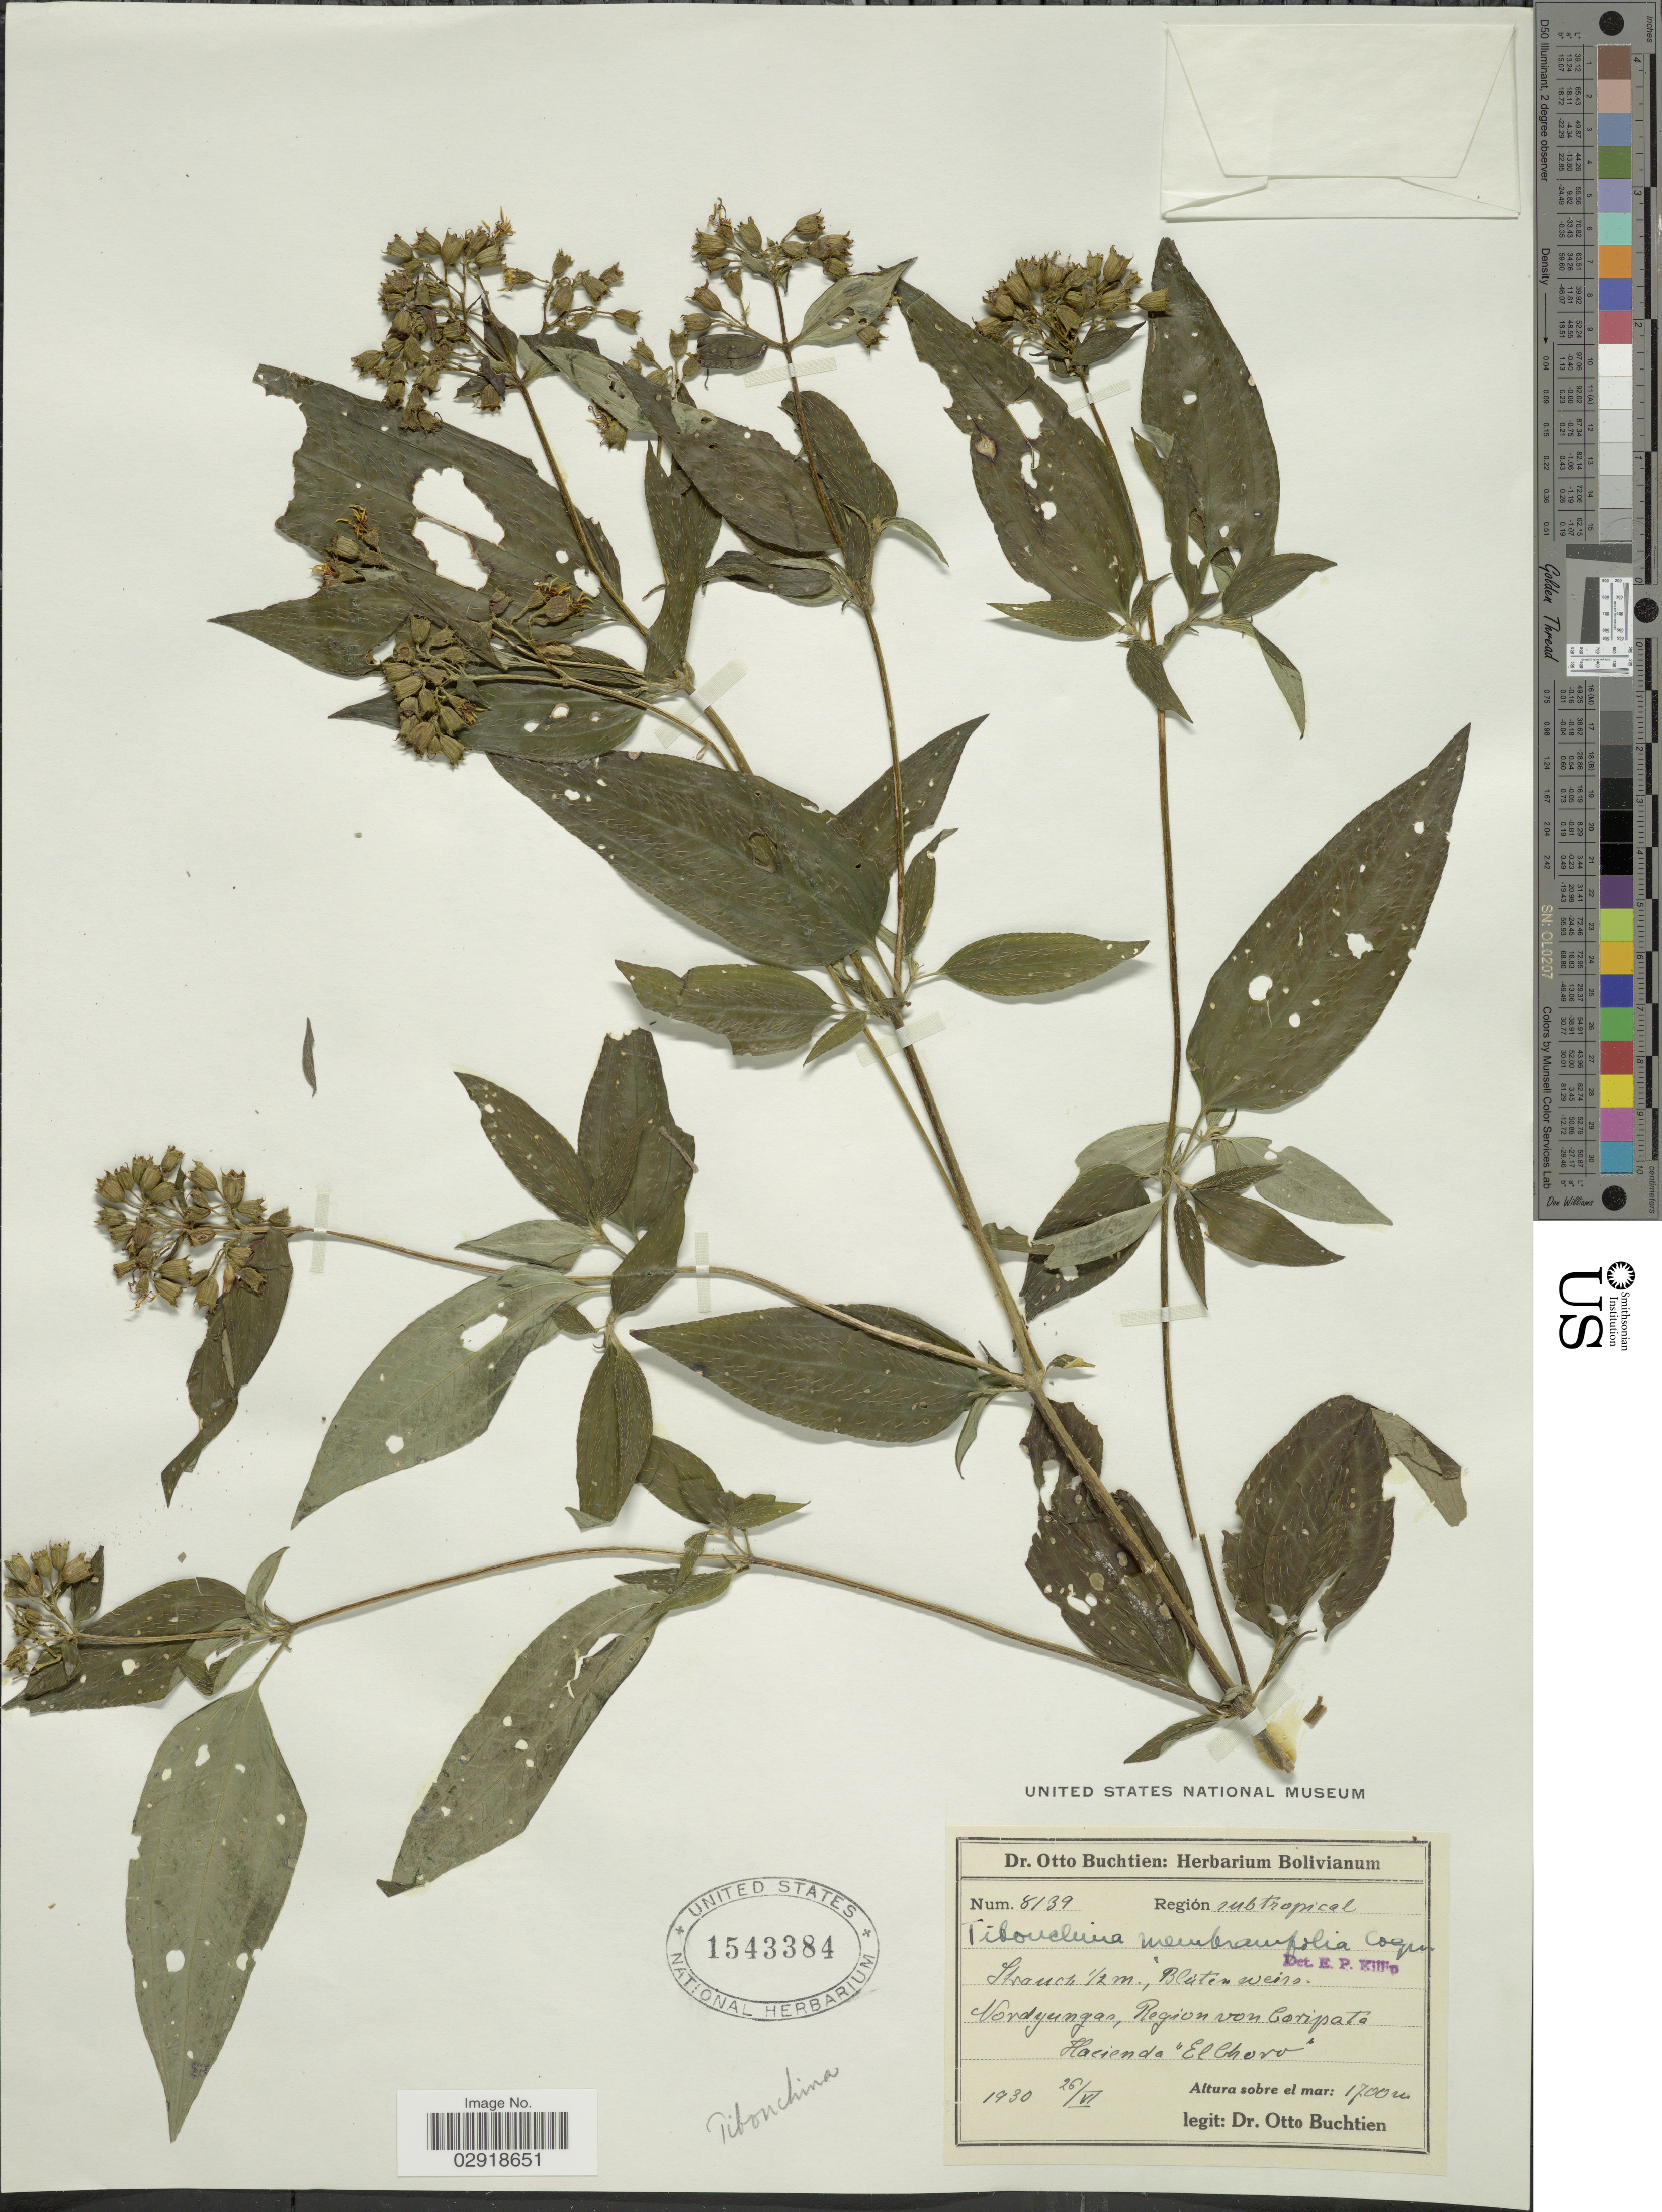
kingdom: Plantae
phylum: Tracheophyta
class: Magnoliopsida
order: Myrtales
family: Melastomataceae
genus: Chaetogastra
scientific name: Chaetogastra membranifolia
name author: (Cogn.) P.J.F. Guim. & Michelang.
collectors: O. Buchtien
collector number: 8139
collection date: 1930-06-26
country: Bolivia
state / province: La Paz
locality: Región: subtropical. Nordyungas, Region von Coripata, Hacienda "El Choro".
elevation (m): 1700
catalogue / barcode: US 1543384